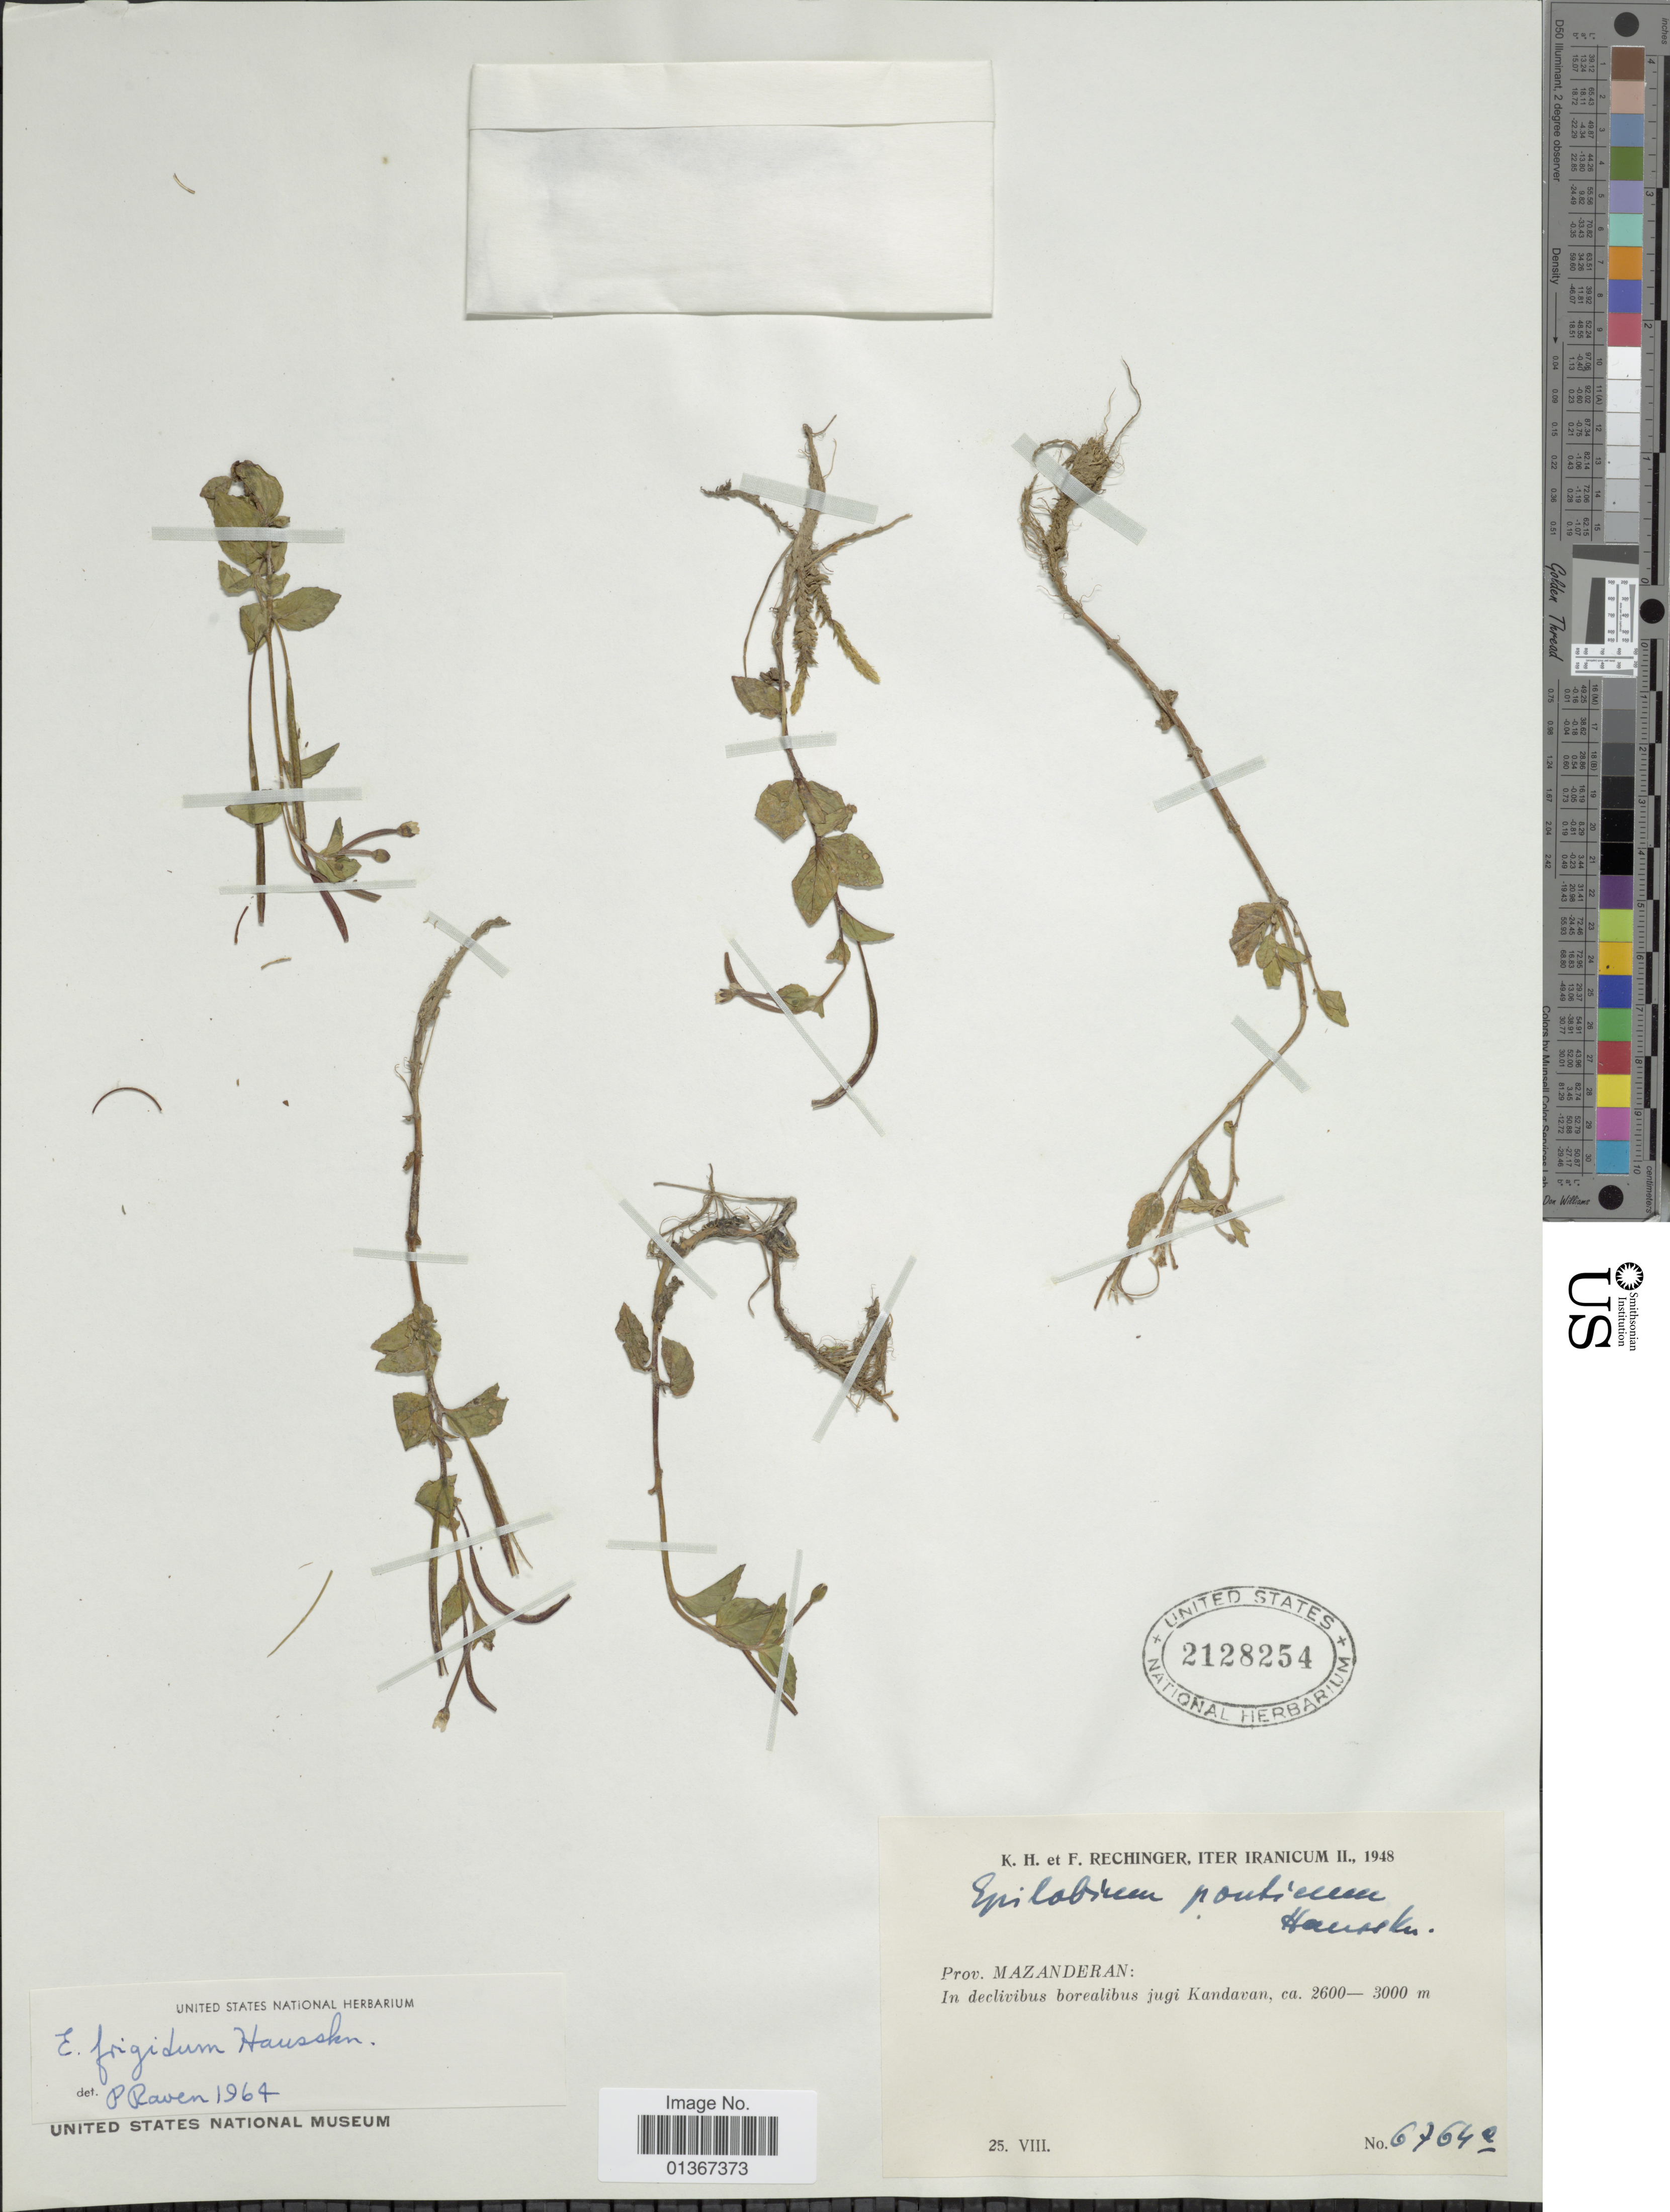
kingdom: Plantae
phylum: Tracheophyta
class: Magnoliopsida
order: Myrtales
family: Onagraceae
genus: Epilobium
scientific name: Epilobium frigidum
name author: Hausskn.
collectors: K. H. Rechinger & F. Rechinger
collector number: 6764a*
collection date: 1948-08-25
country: Iran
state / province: Mazandaran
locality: In declivibus borealibus jugi Kandavan.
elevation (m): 2600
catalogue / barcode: US 2128254